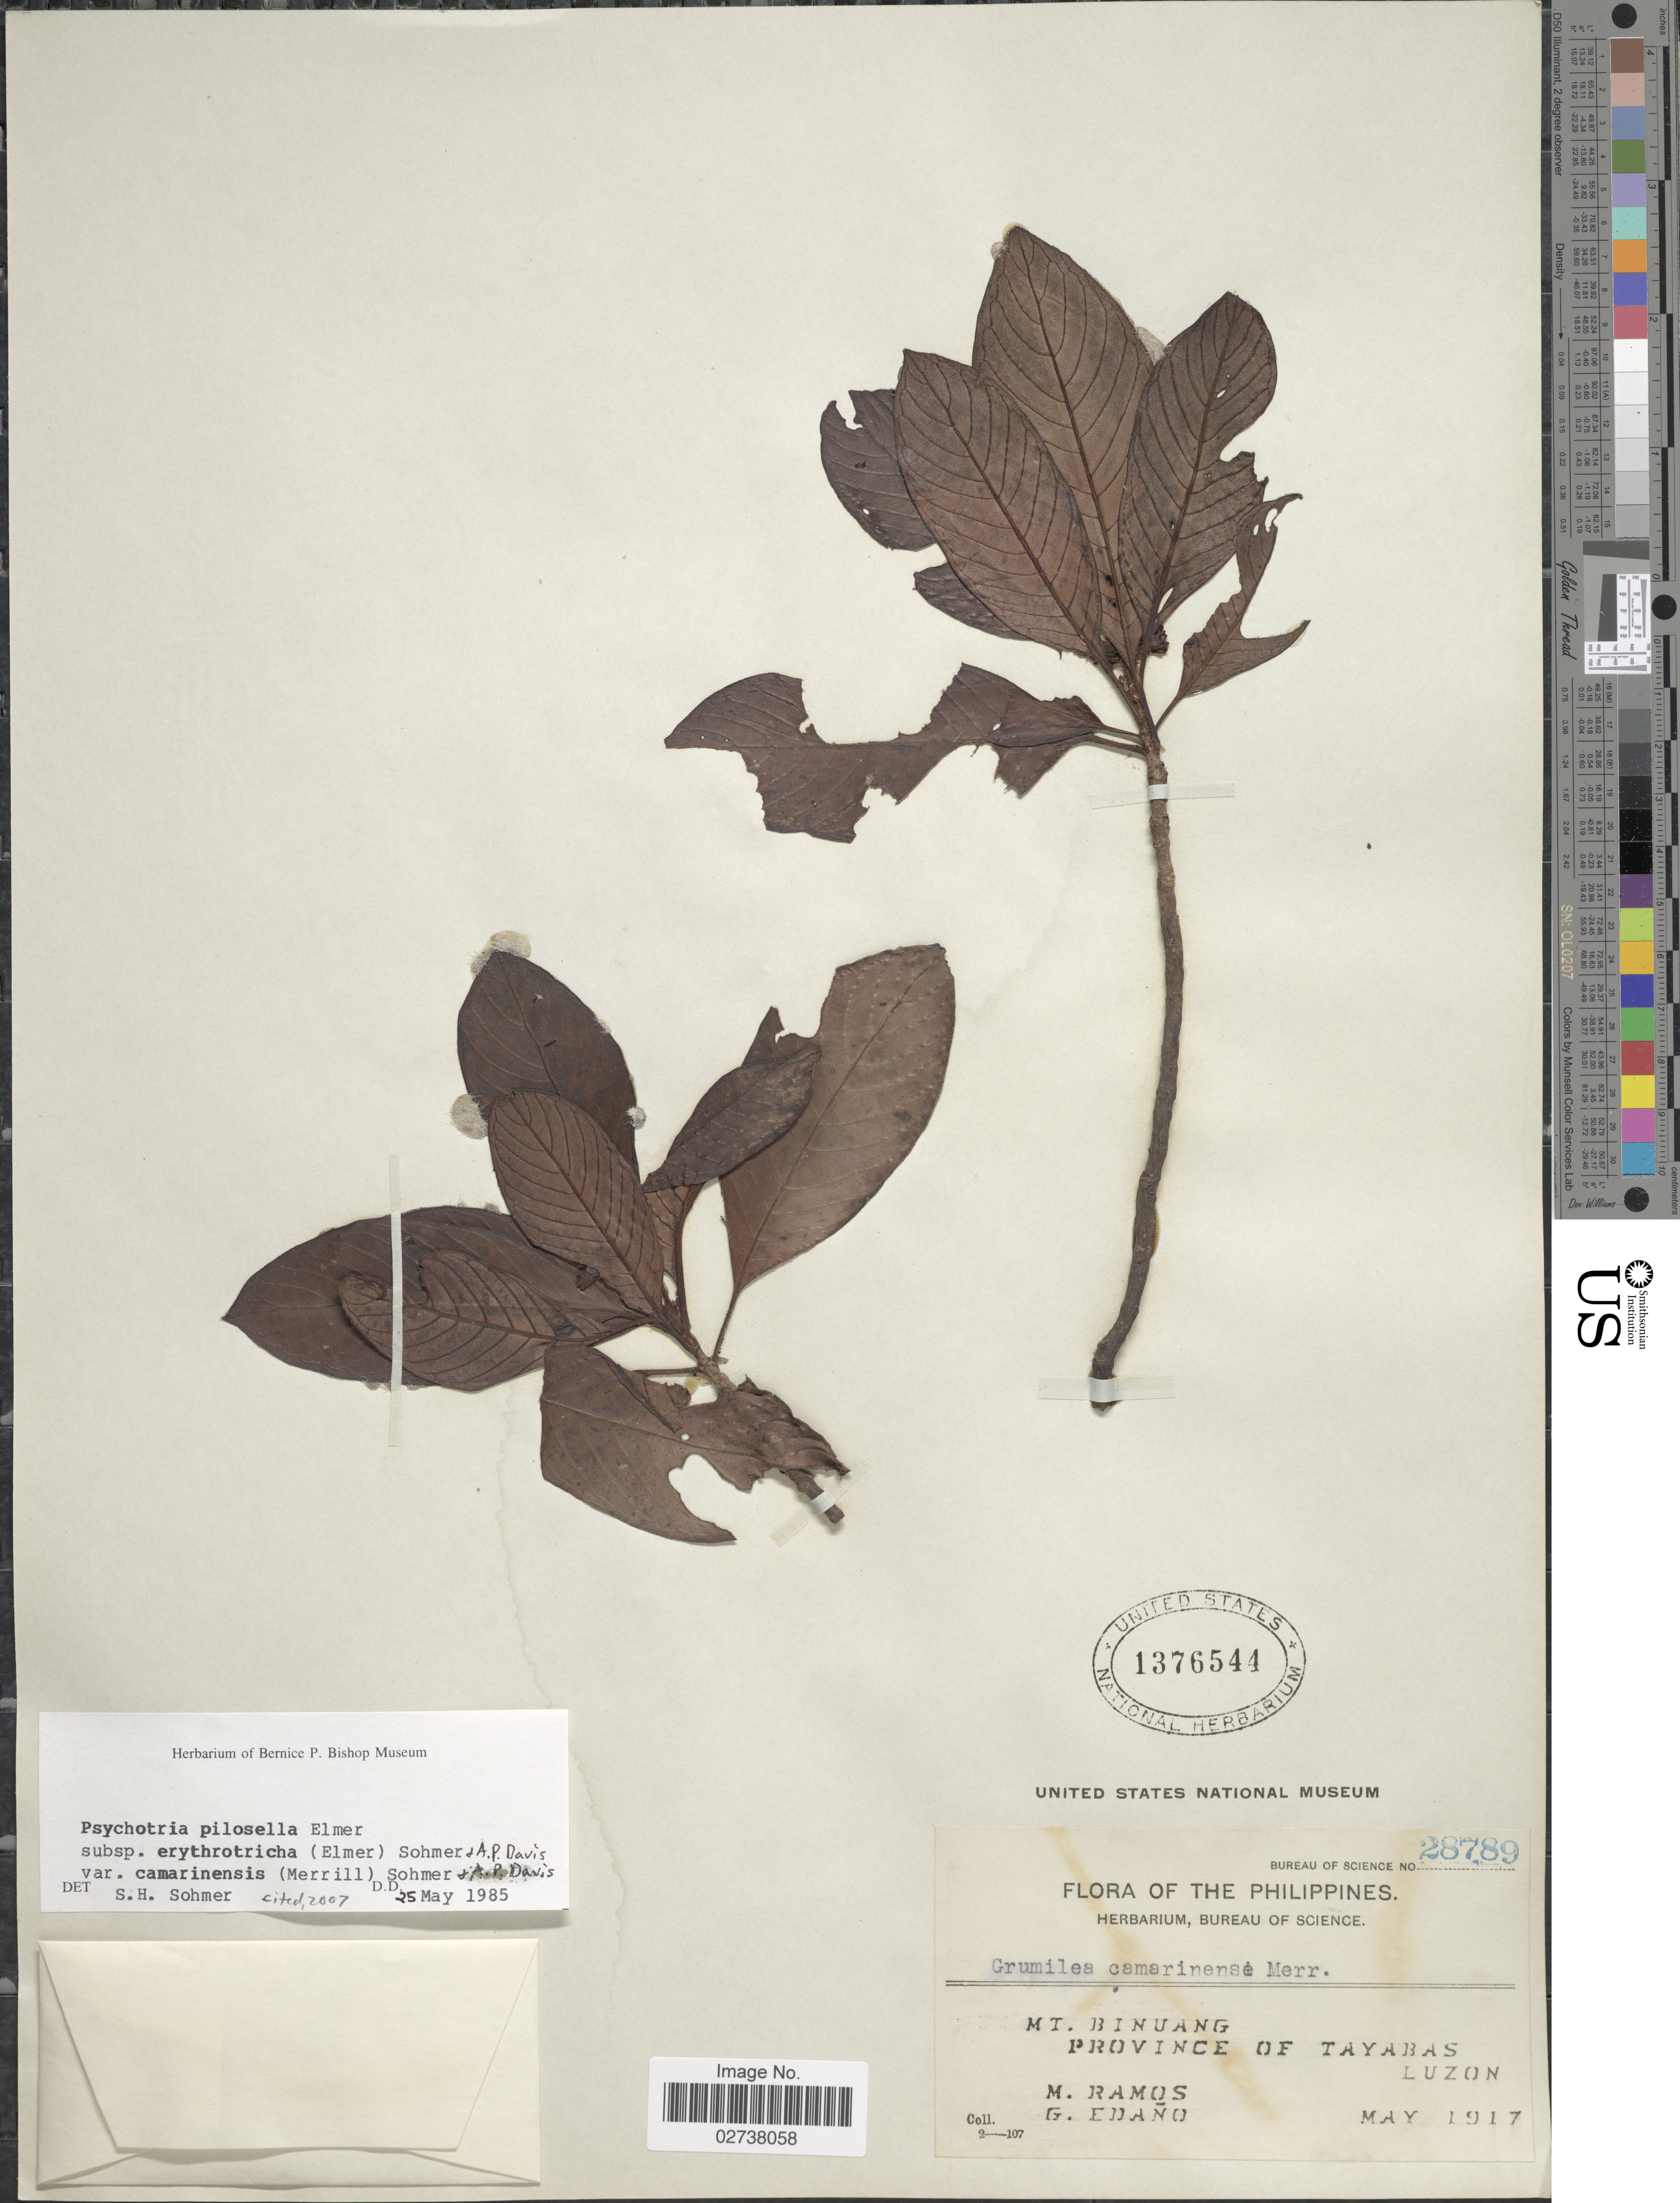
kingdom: Plantae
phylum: Tracheophyta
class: Magnoliopsida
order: Gentianales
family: Rubiaceae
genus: Psychotria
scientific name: Psychotria pilosella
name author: Elmer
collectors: M. Ramos & G. Edaño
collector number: Bureau of Science 28789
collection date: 1917-05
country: Philippines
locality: Mt. Binuang, Province of Tayabas, Luzon.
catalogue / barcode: US 1376544